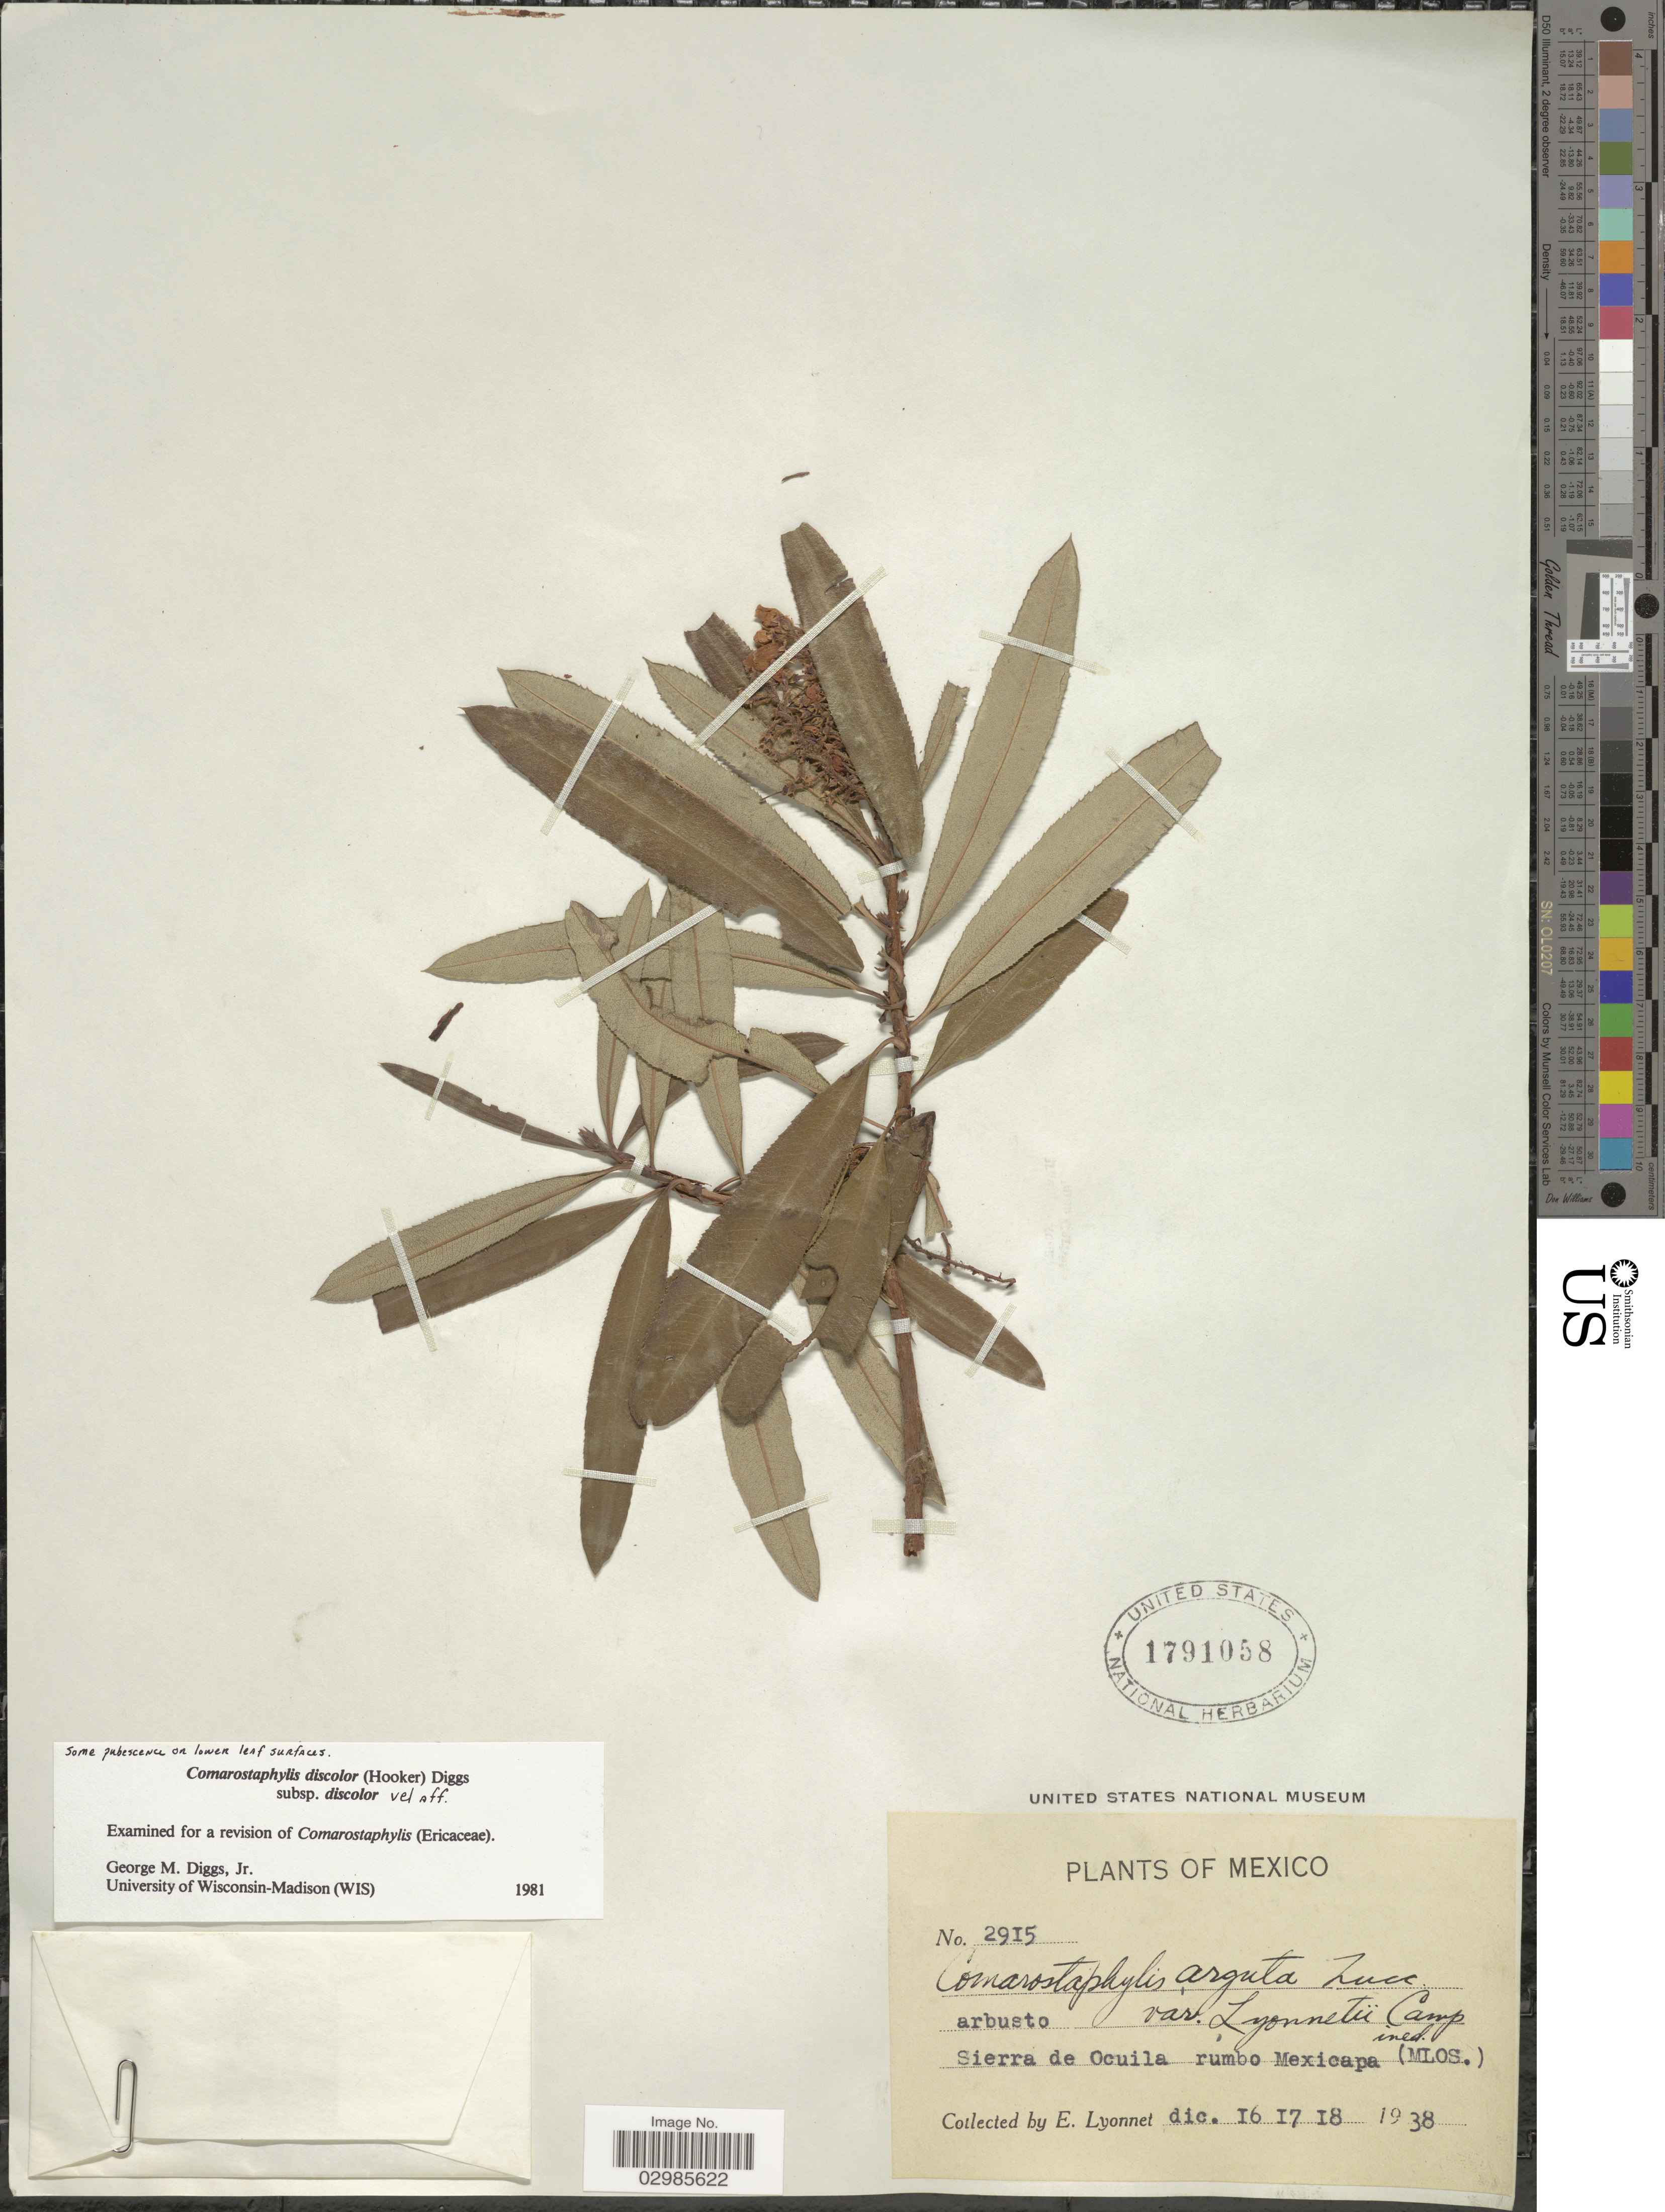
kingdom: Plantae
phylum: Tracheophyta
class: Magnoliopsida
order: Ericales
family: Ericaceae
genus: Comarostaphylis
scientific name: Comarostaphylis discolor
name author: (Hook.) Diggs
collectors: E. Lyonnet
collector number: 2915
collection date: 1938-12-16/1938-12-18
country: Mexico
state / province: Morelos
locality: Sierra de Ocuila rumbo Mexicapa (Mlos.)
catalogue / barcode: US 1791058